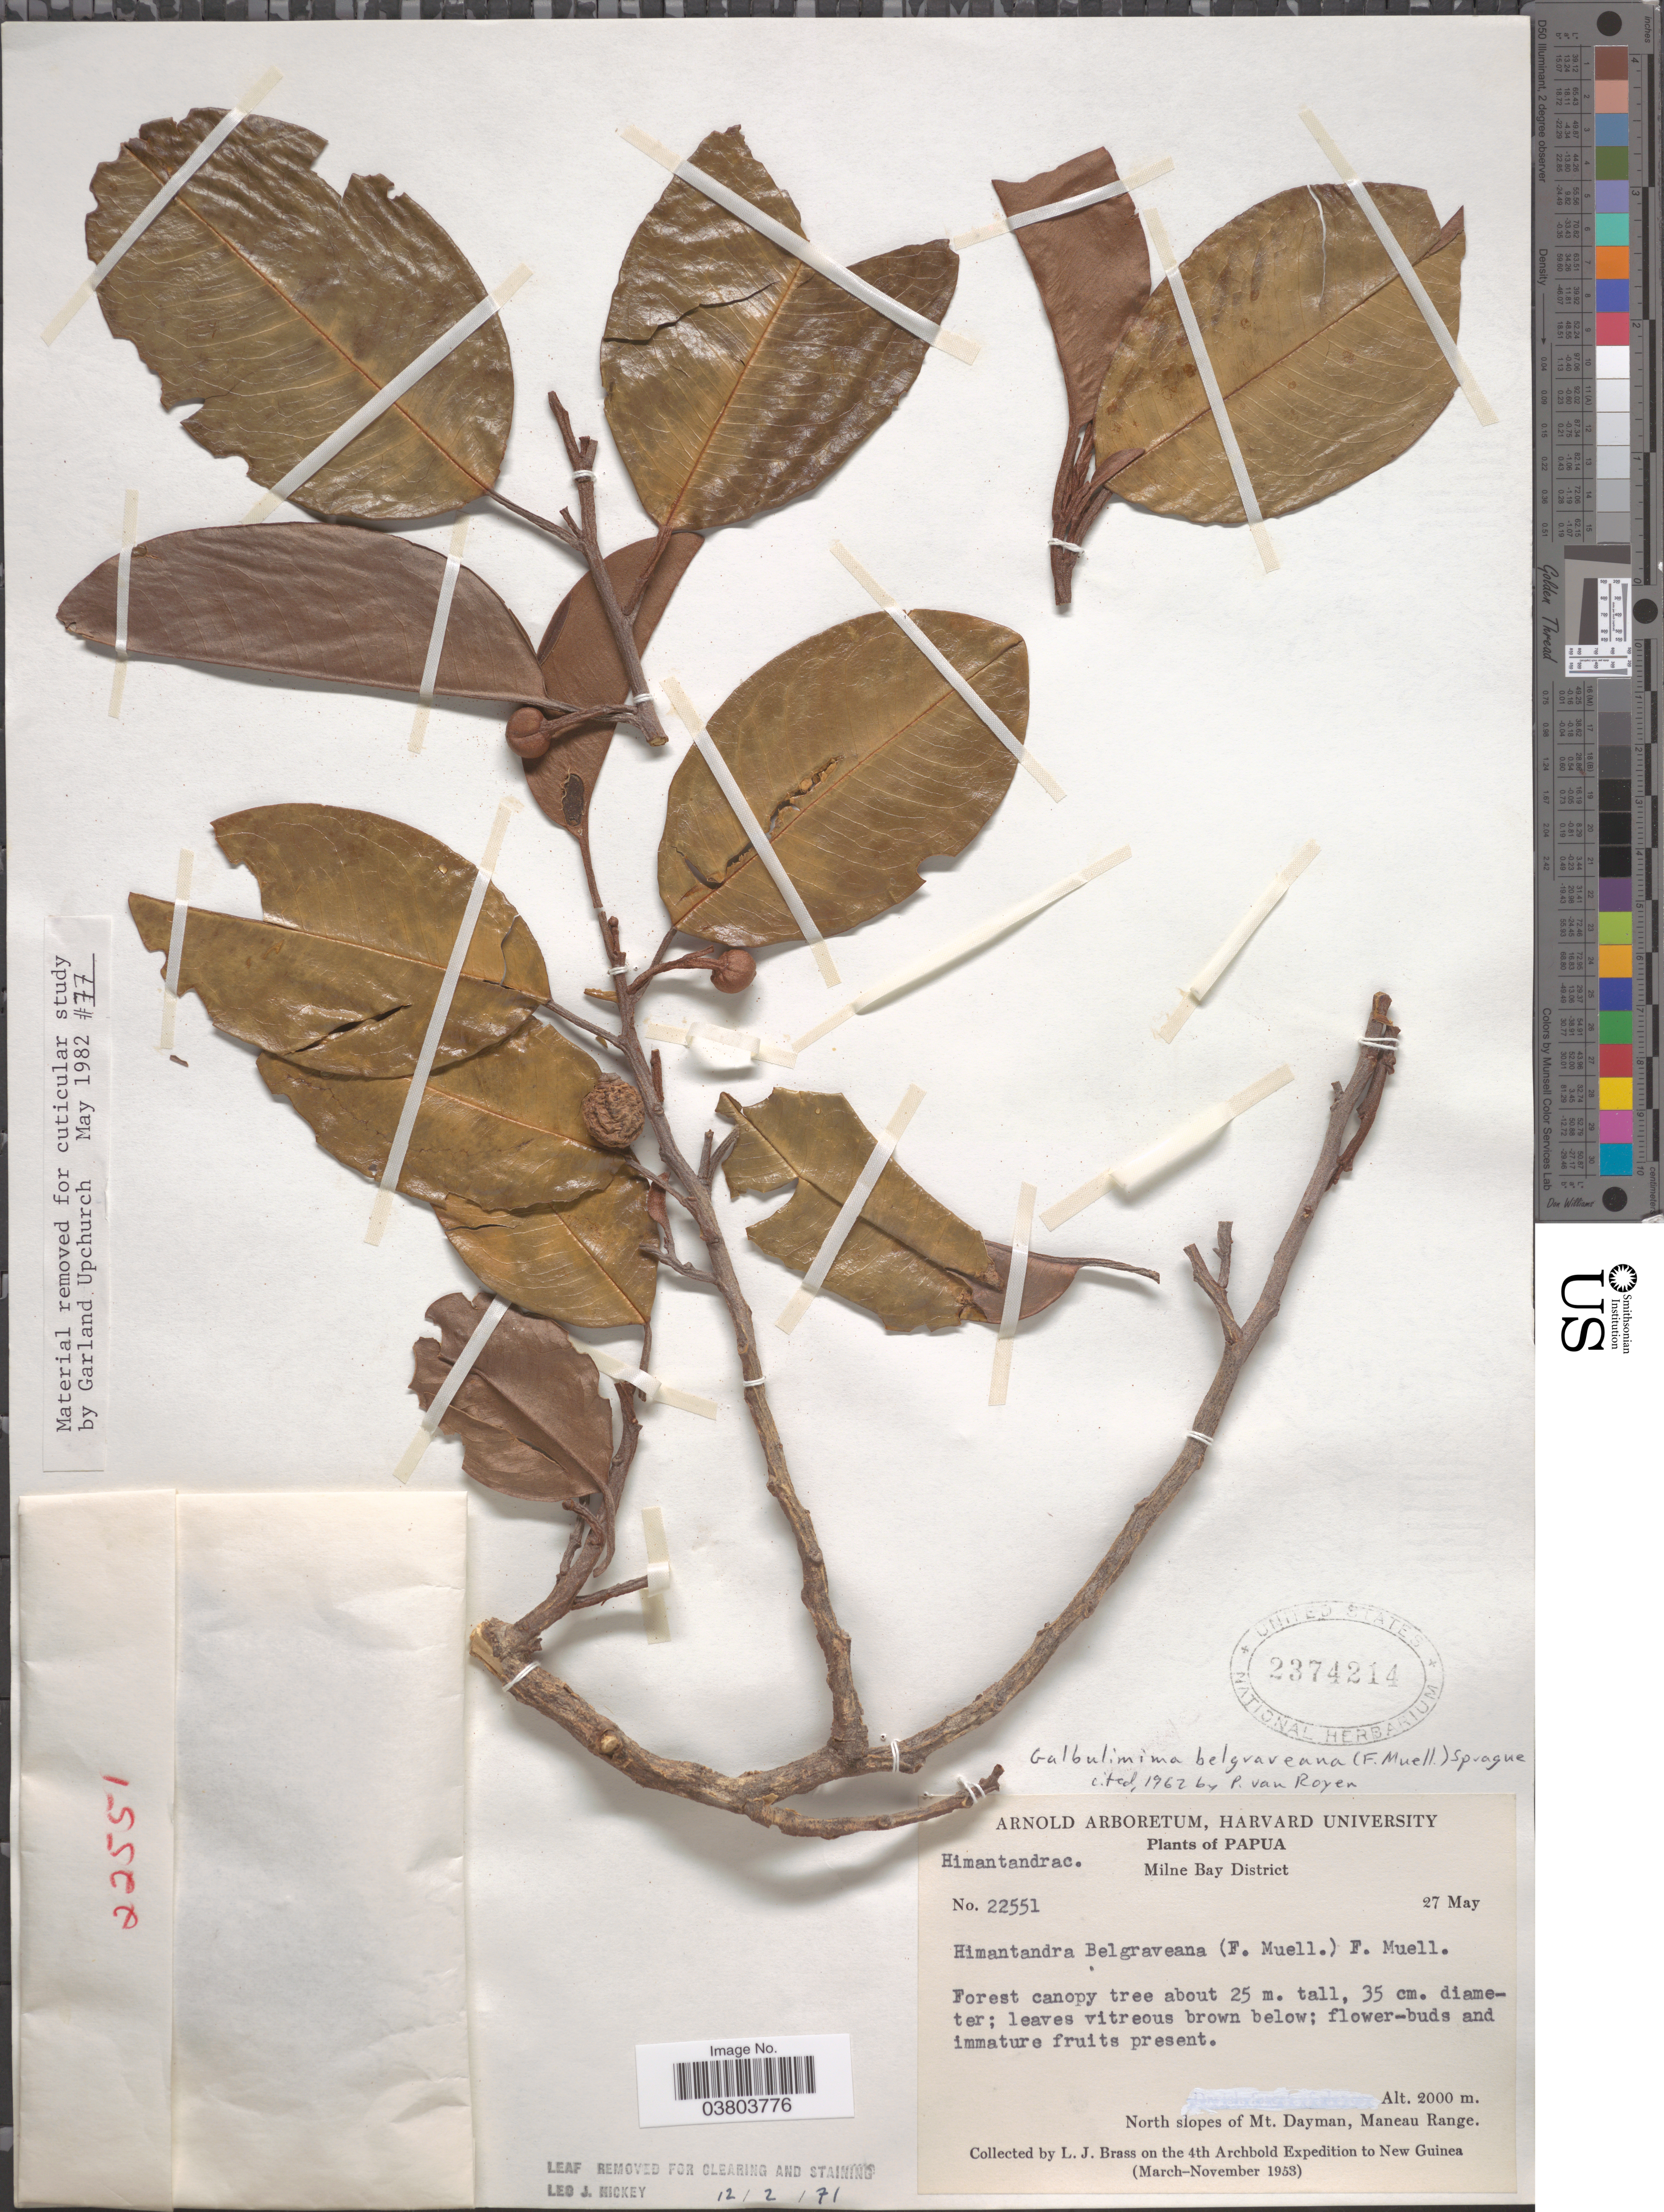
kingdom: Plantae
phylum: Tracheophyta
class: Magnoliopsida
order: Magnoliales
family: Himantandraceae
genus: Galbulimima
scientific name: Galbulimima belgraveana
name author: (F. Muell.) Sprague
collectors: L. J. Brass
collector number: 22551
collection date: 1953-05-27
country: Papua New Guinea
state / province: Milne Bay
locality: Papua. Milne Bay District. North slopes of Mt. Dayman, Maneau Range. New Guinea.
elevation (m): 2000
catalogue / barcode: US 2374214